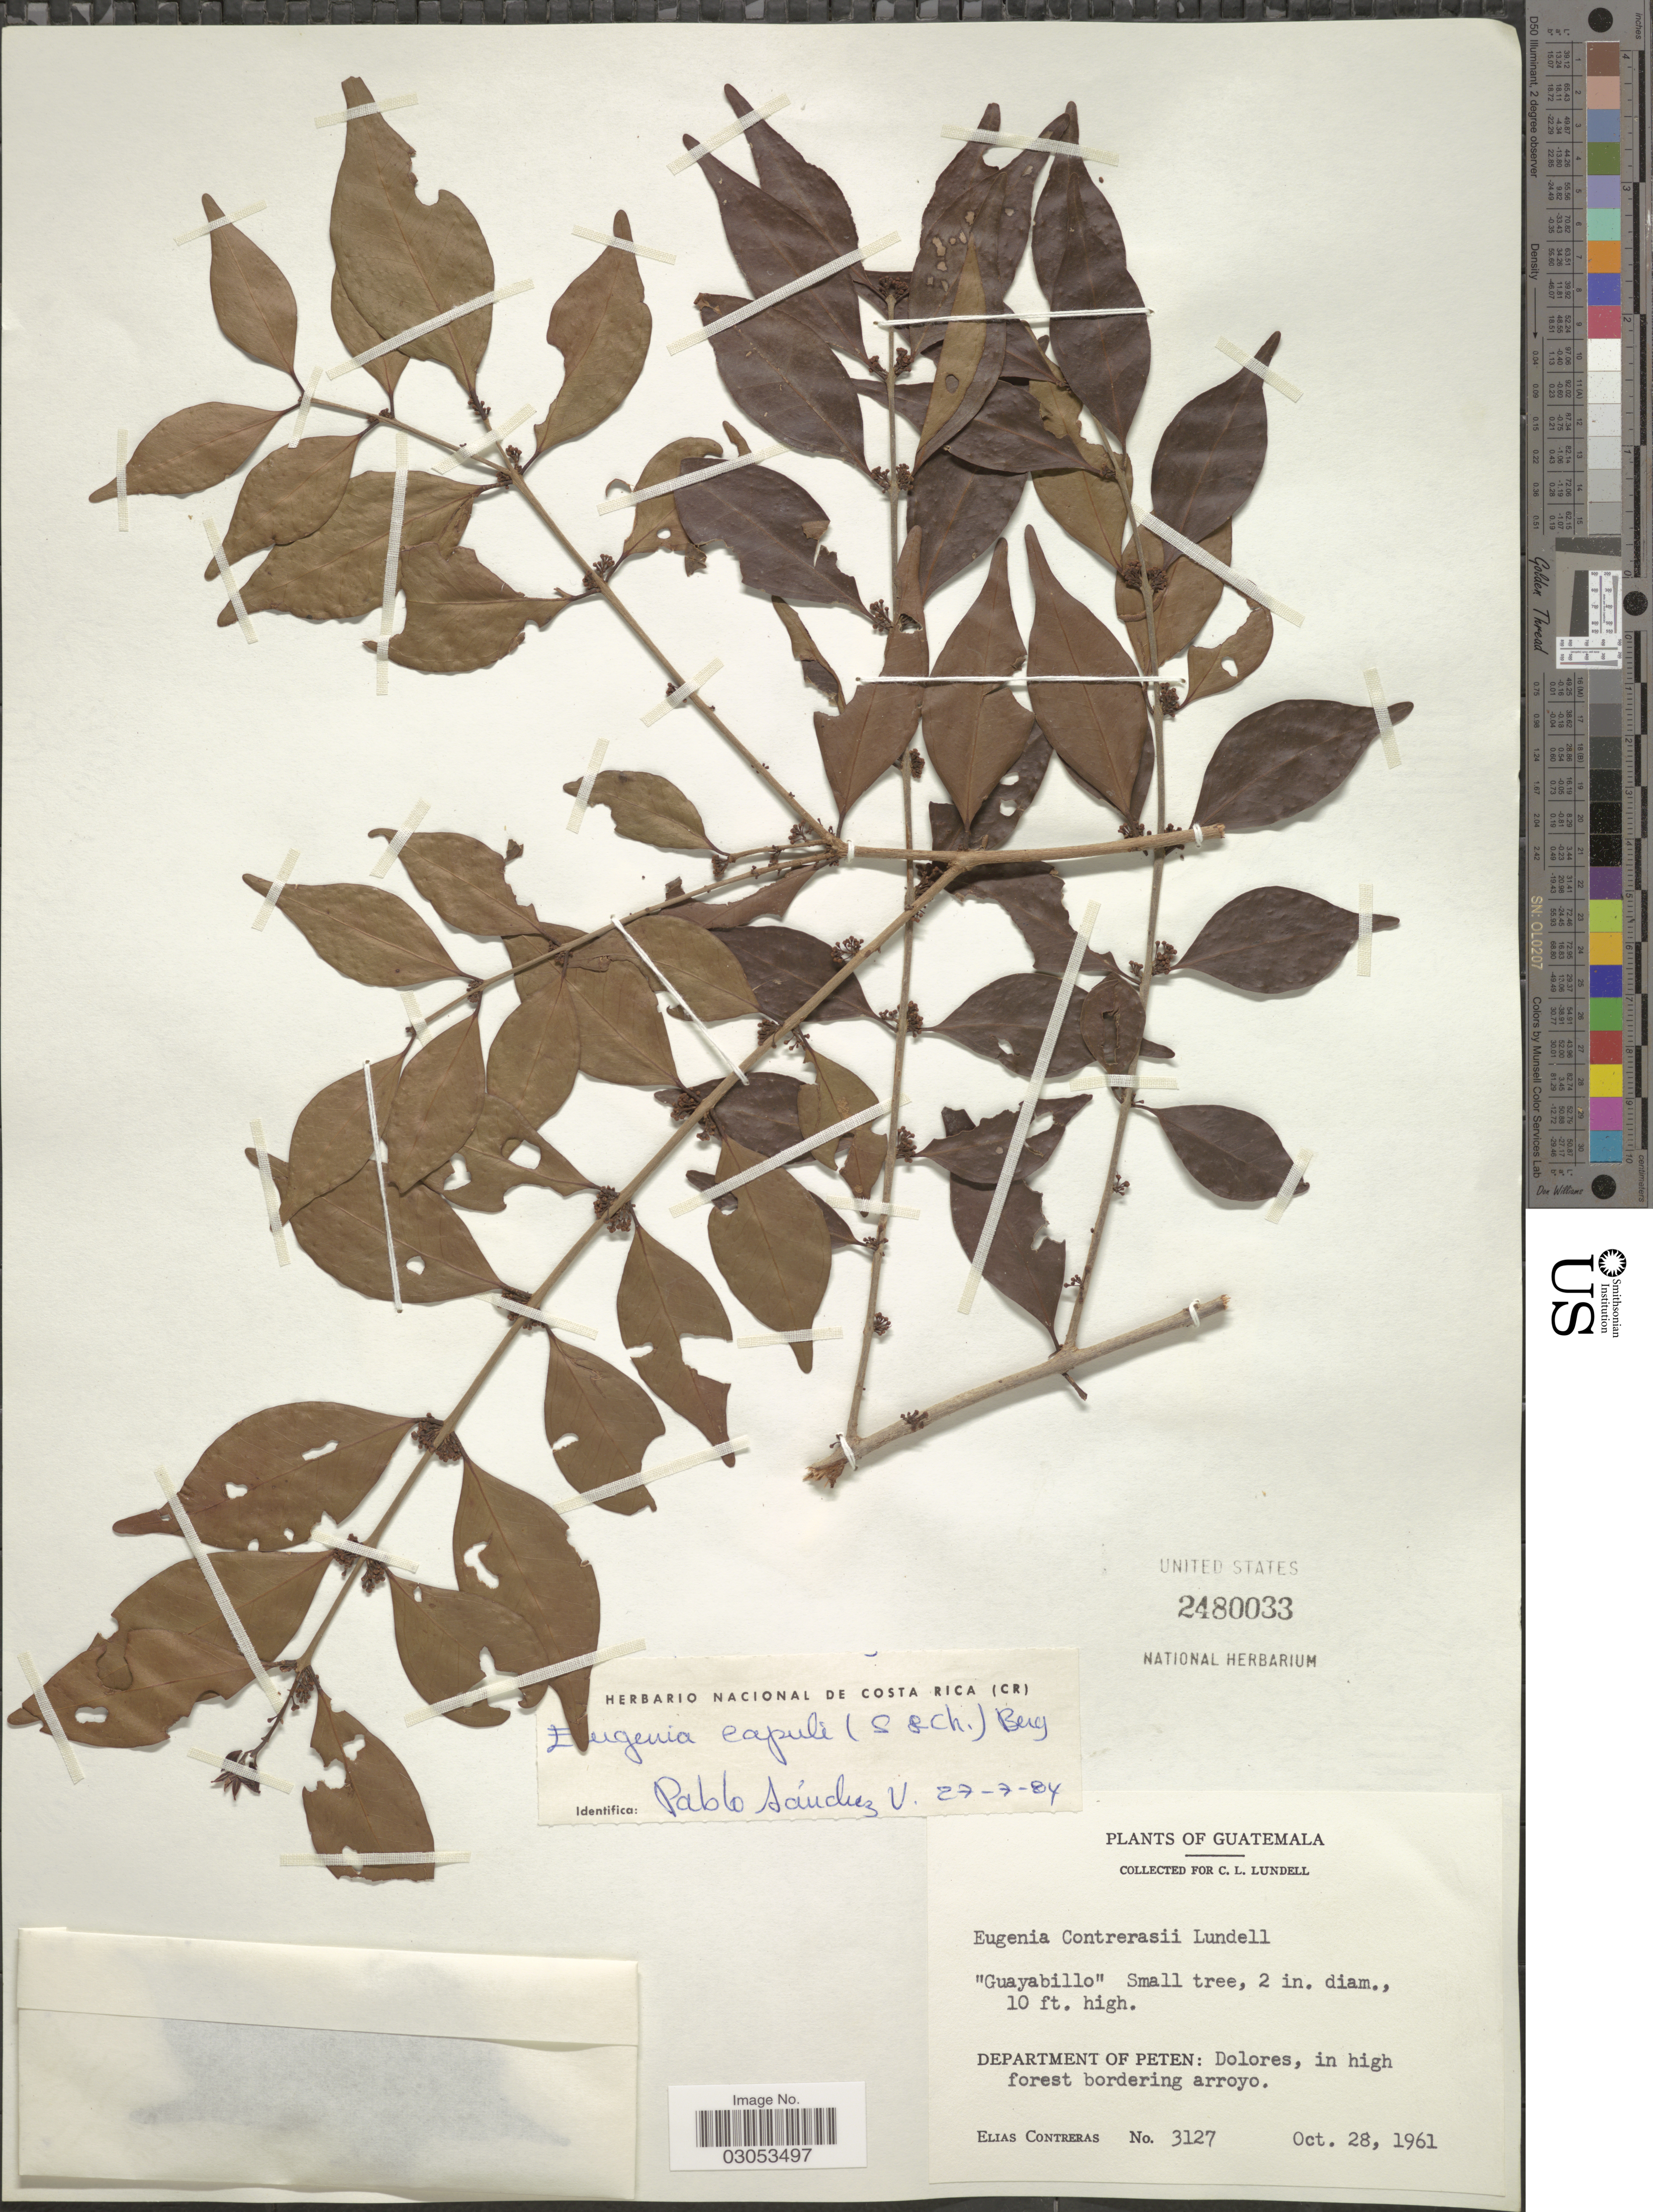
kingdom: Plantae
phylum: Tracheophyta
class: Magnoliopsida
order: Myrtales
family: Myrtaceae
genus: Eugenia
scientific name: Eugenia capuli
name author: (Schltdl. & Cham.) Hook. & Arn.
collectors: E. Contreras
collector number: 3127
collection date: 1961-10-28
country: Guatemala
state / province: El Petén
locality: Department of Peten: Dolores, in high forest bordering arroyo.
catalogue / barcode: US 2480033